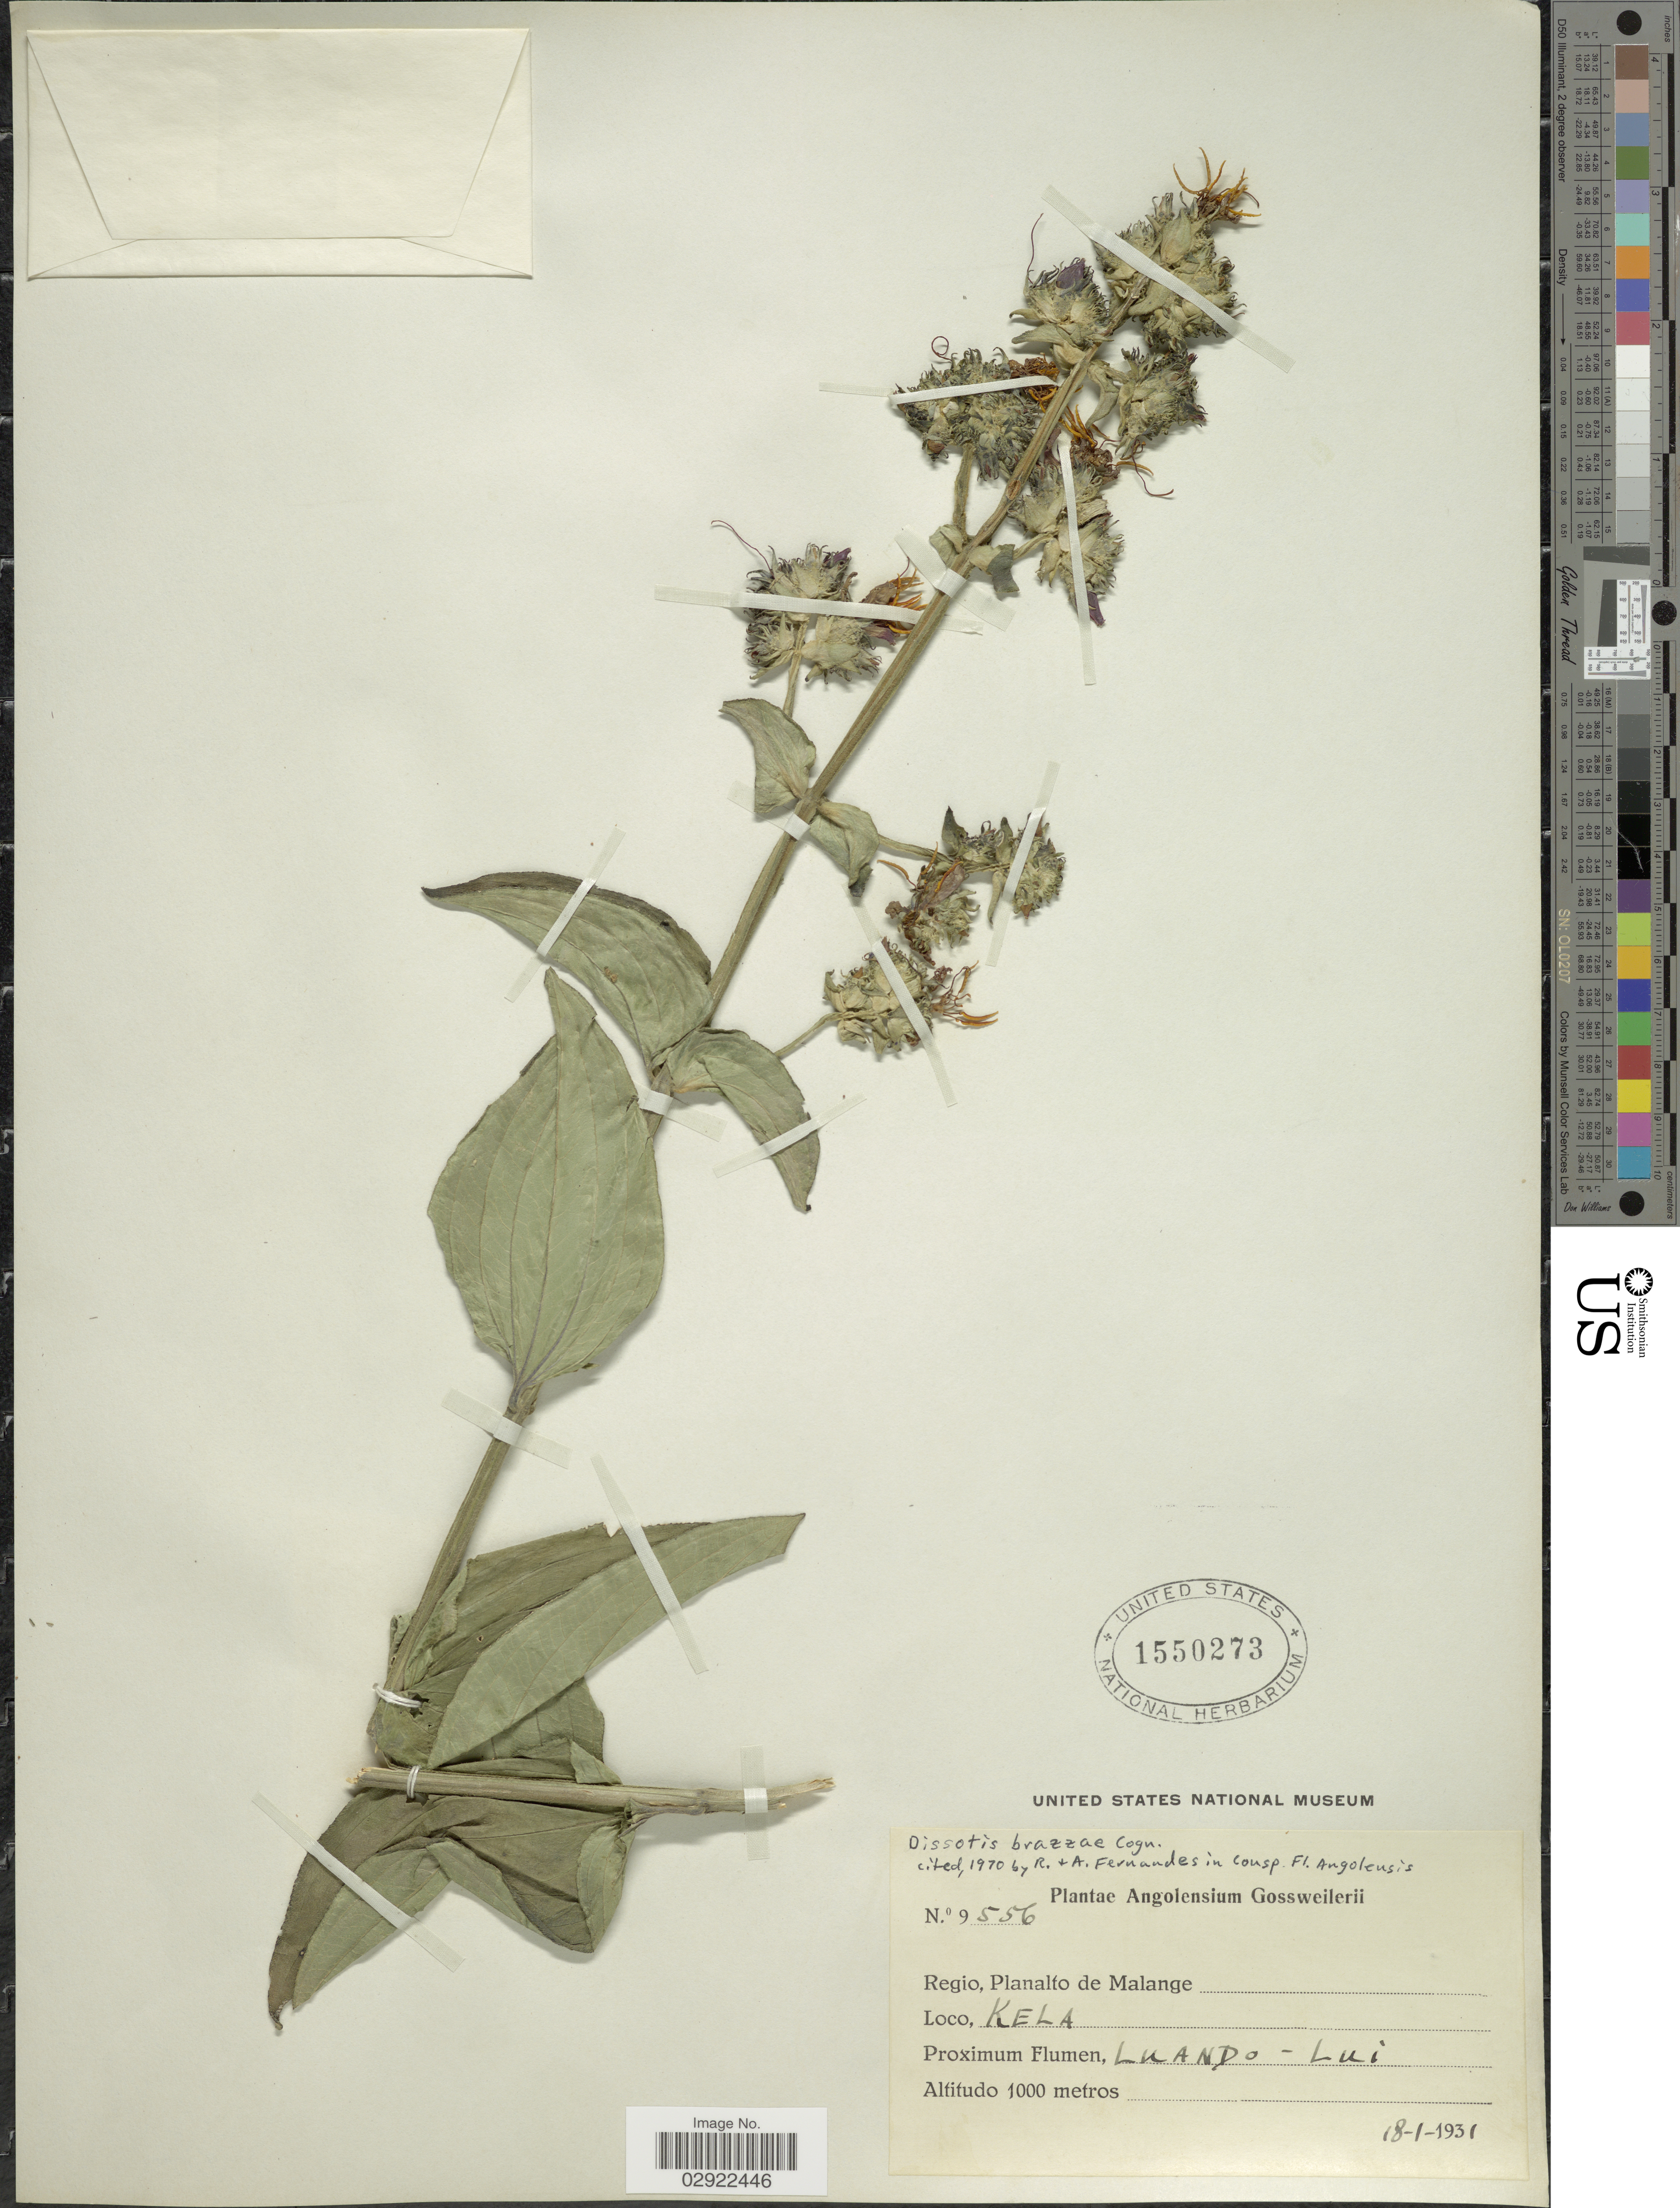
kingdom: Plantae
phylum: Tracheophyta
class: Magnoliopsida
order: Myrtales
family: Melastomataceae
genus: Dupineta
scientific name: Dupineta brazzae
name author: (Cogn.) Ver.-Lib. & G. Kadereit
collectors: J. Gossweiler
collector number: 9556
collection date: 1931-01-18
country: Angola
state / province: Malange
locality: Planalto de Malange, Kela. Proximum Flumen, Luando - Lui.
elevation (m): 1000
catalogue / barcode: US 1550273